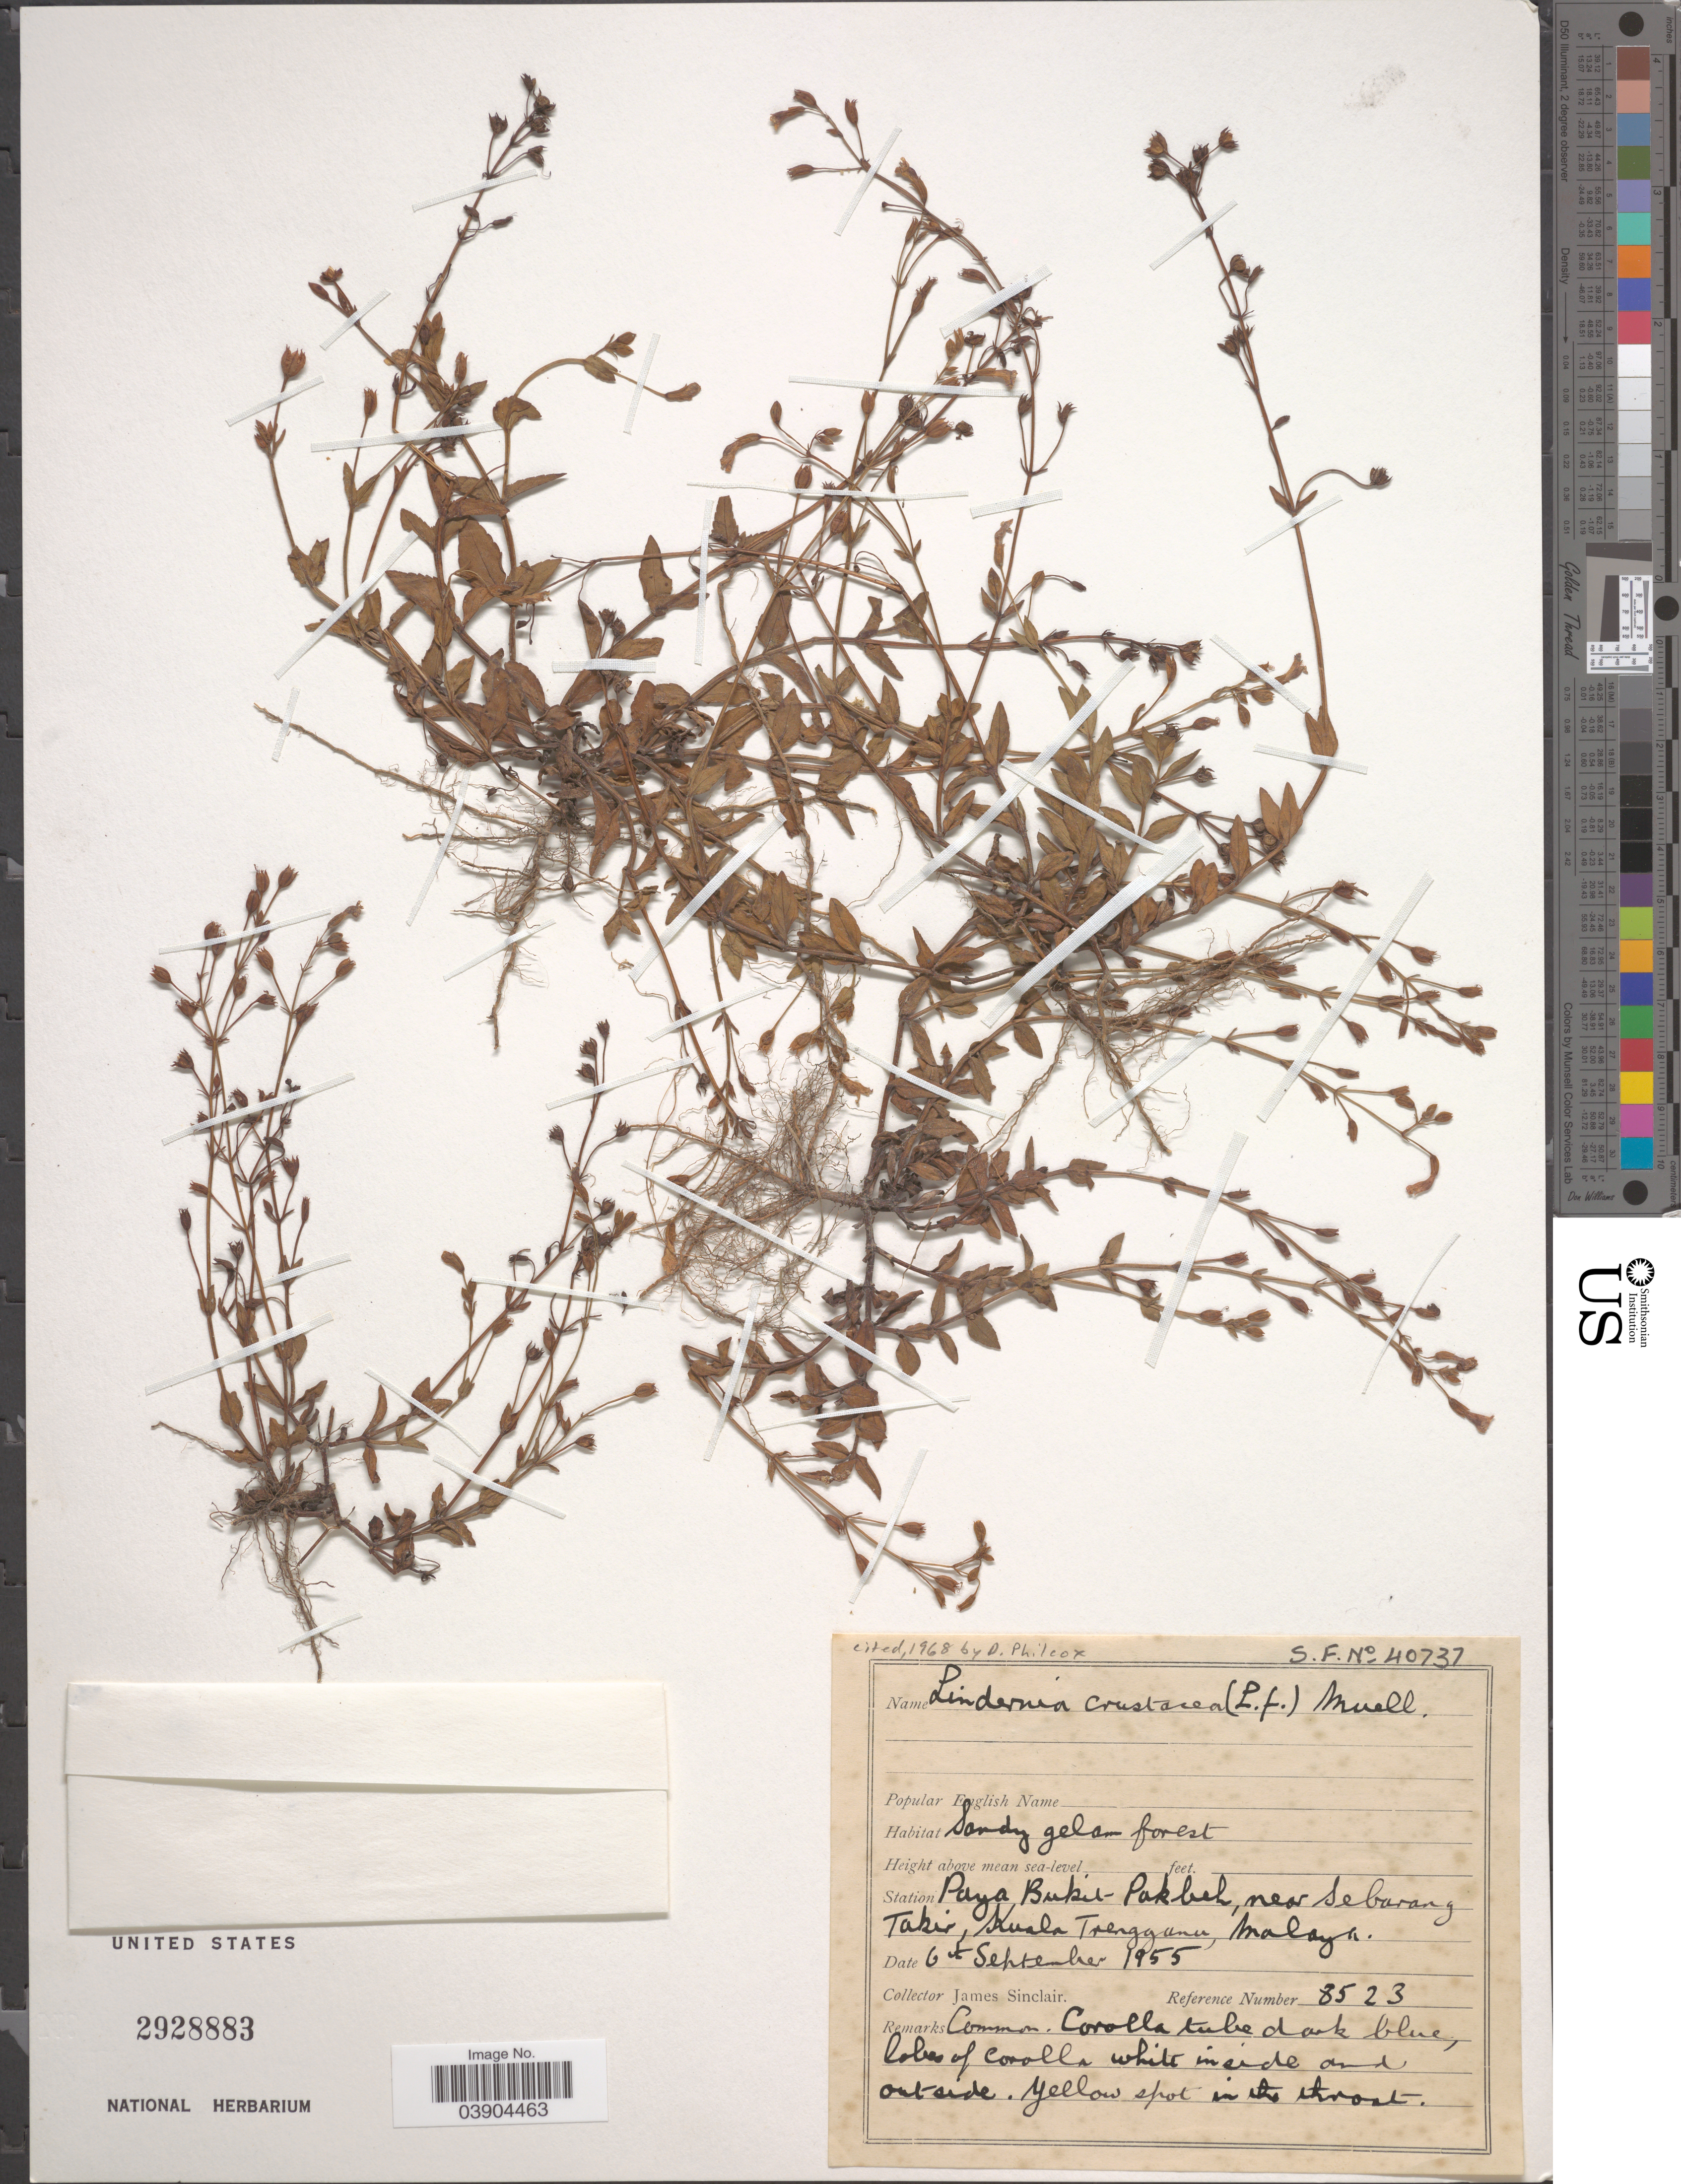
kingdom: Plantae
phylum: Tracheophyta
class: Magnoliopsida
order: Lamiales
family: Linderniaceae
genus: Lindernia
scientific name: Lindernia crustacea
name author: (L.) F. Muell.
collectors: J. Sinclair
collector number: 8523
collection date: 1955-09-06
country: Malaysia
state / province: Terengganu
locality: Station Paya Bukit Pakbeh, near Sebarang Takir, Kuala Trengganu, Malaya.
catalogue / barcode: US 2928883